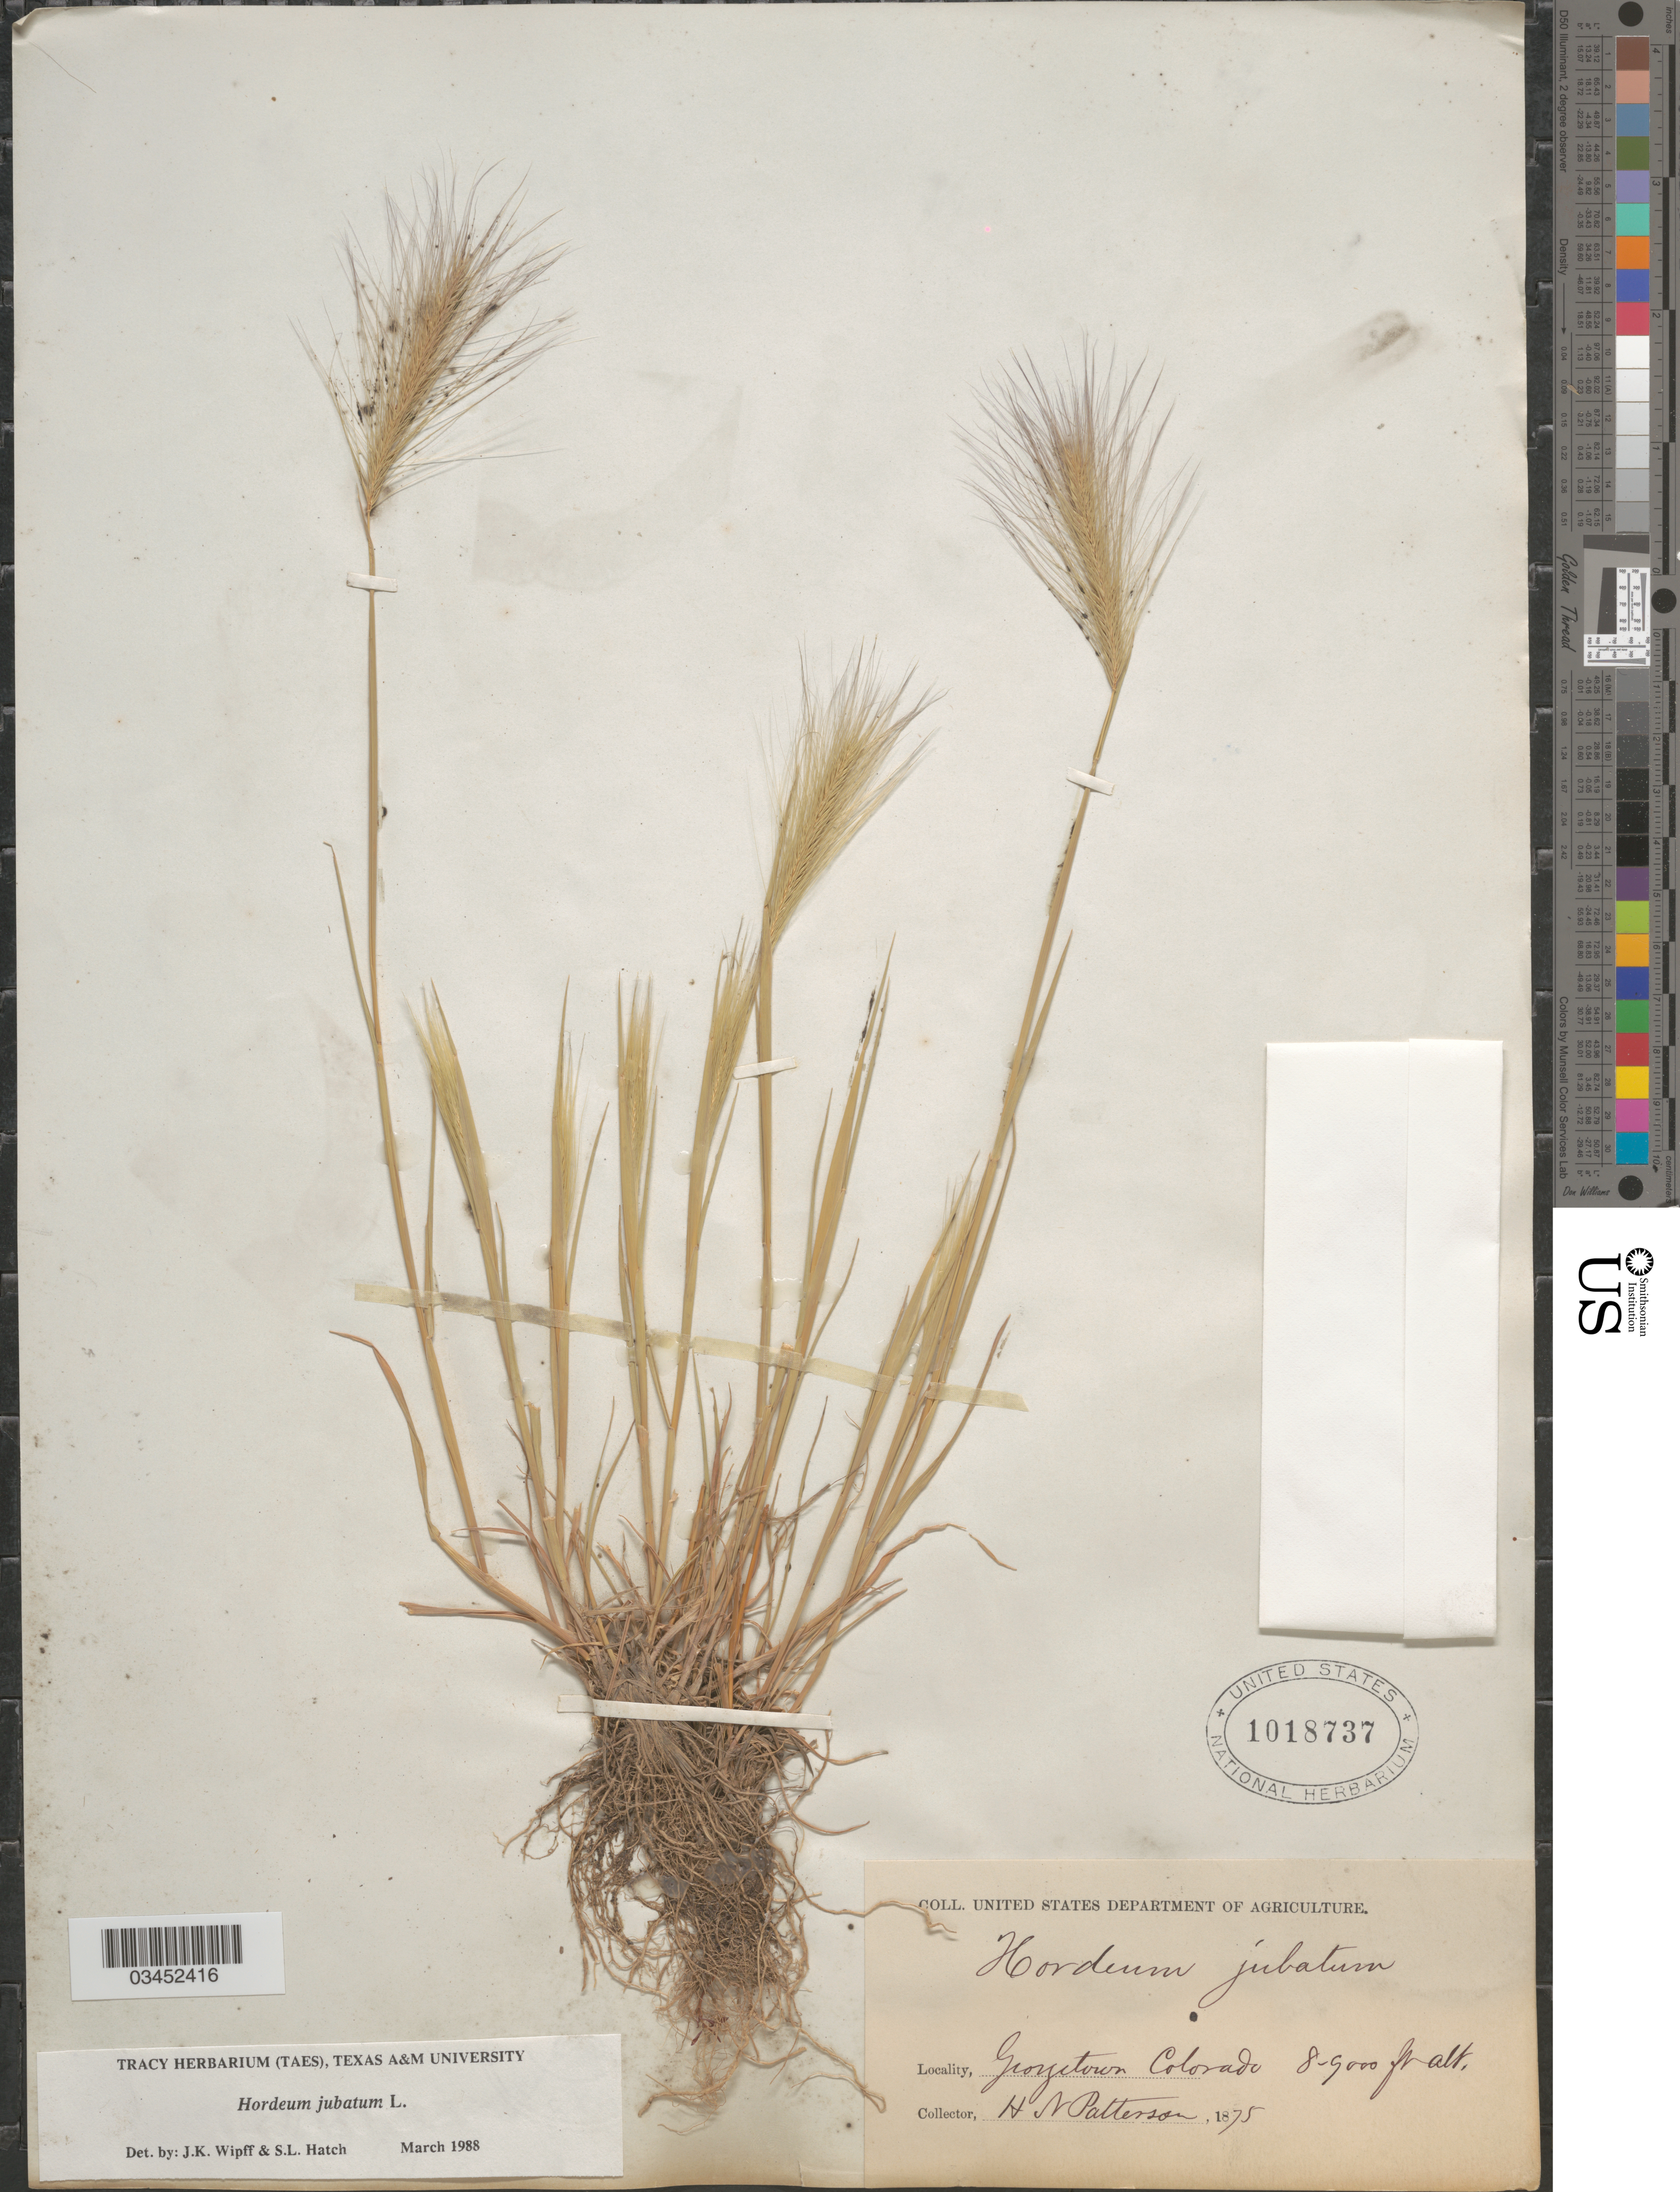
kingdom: Plantae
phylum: Tracheophyta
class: Liliopsida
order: Poales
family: Poaceae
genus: Hordeum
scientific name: Hordeum jubatum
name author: L.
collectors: H. N. Patterson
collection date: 1875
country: United States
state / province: Colorado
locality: Georgetown.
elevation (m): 2438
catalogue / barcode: US 1018737